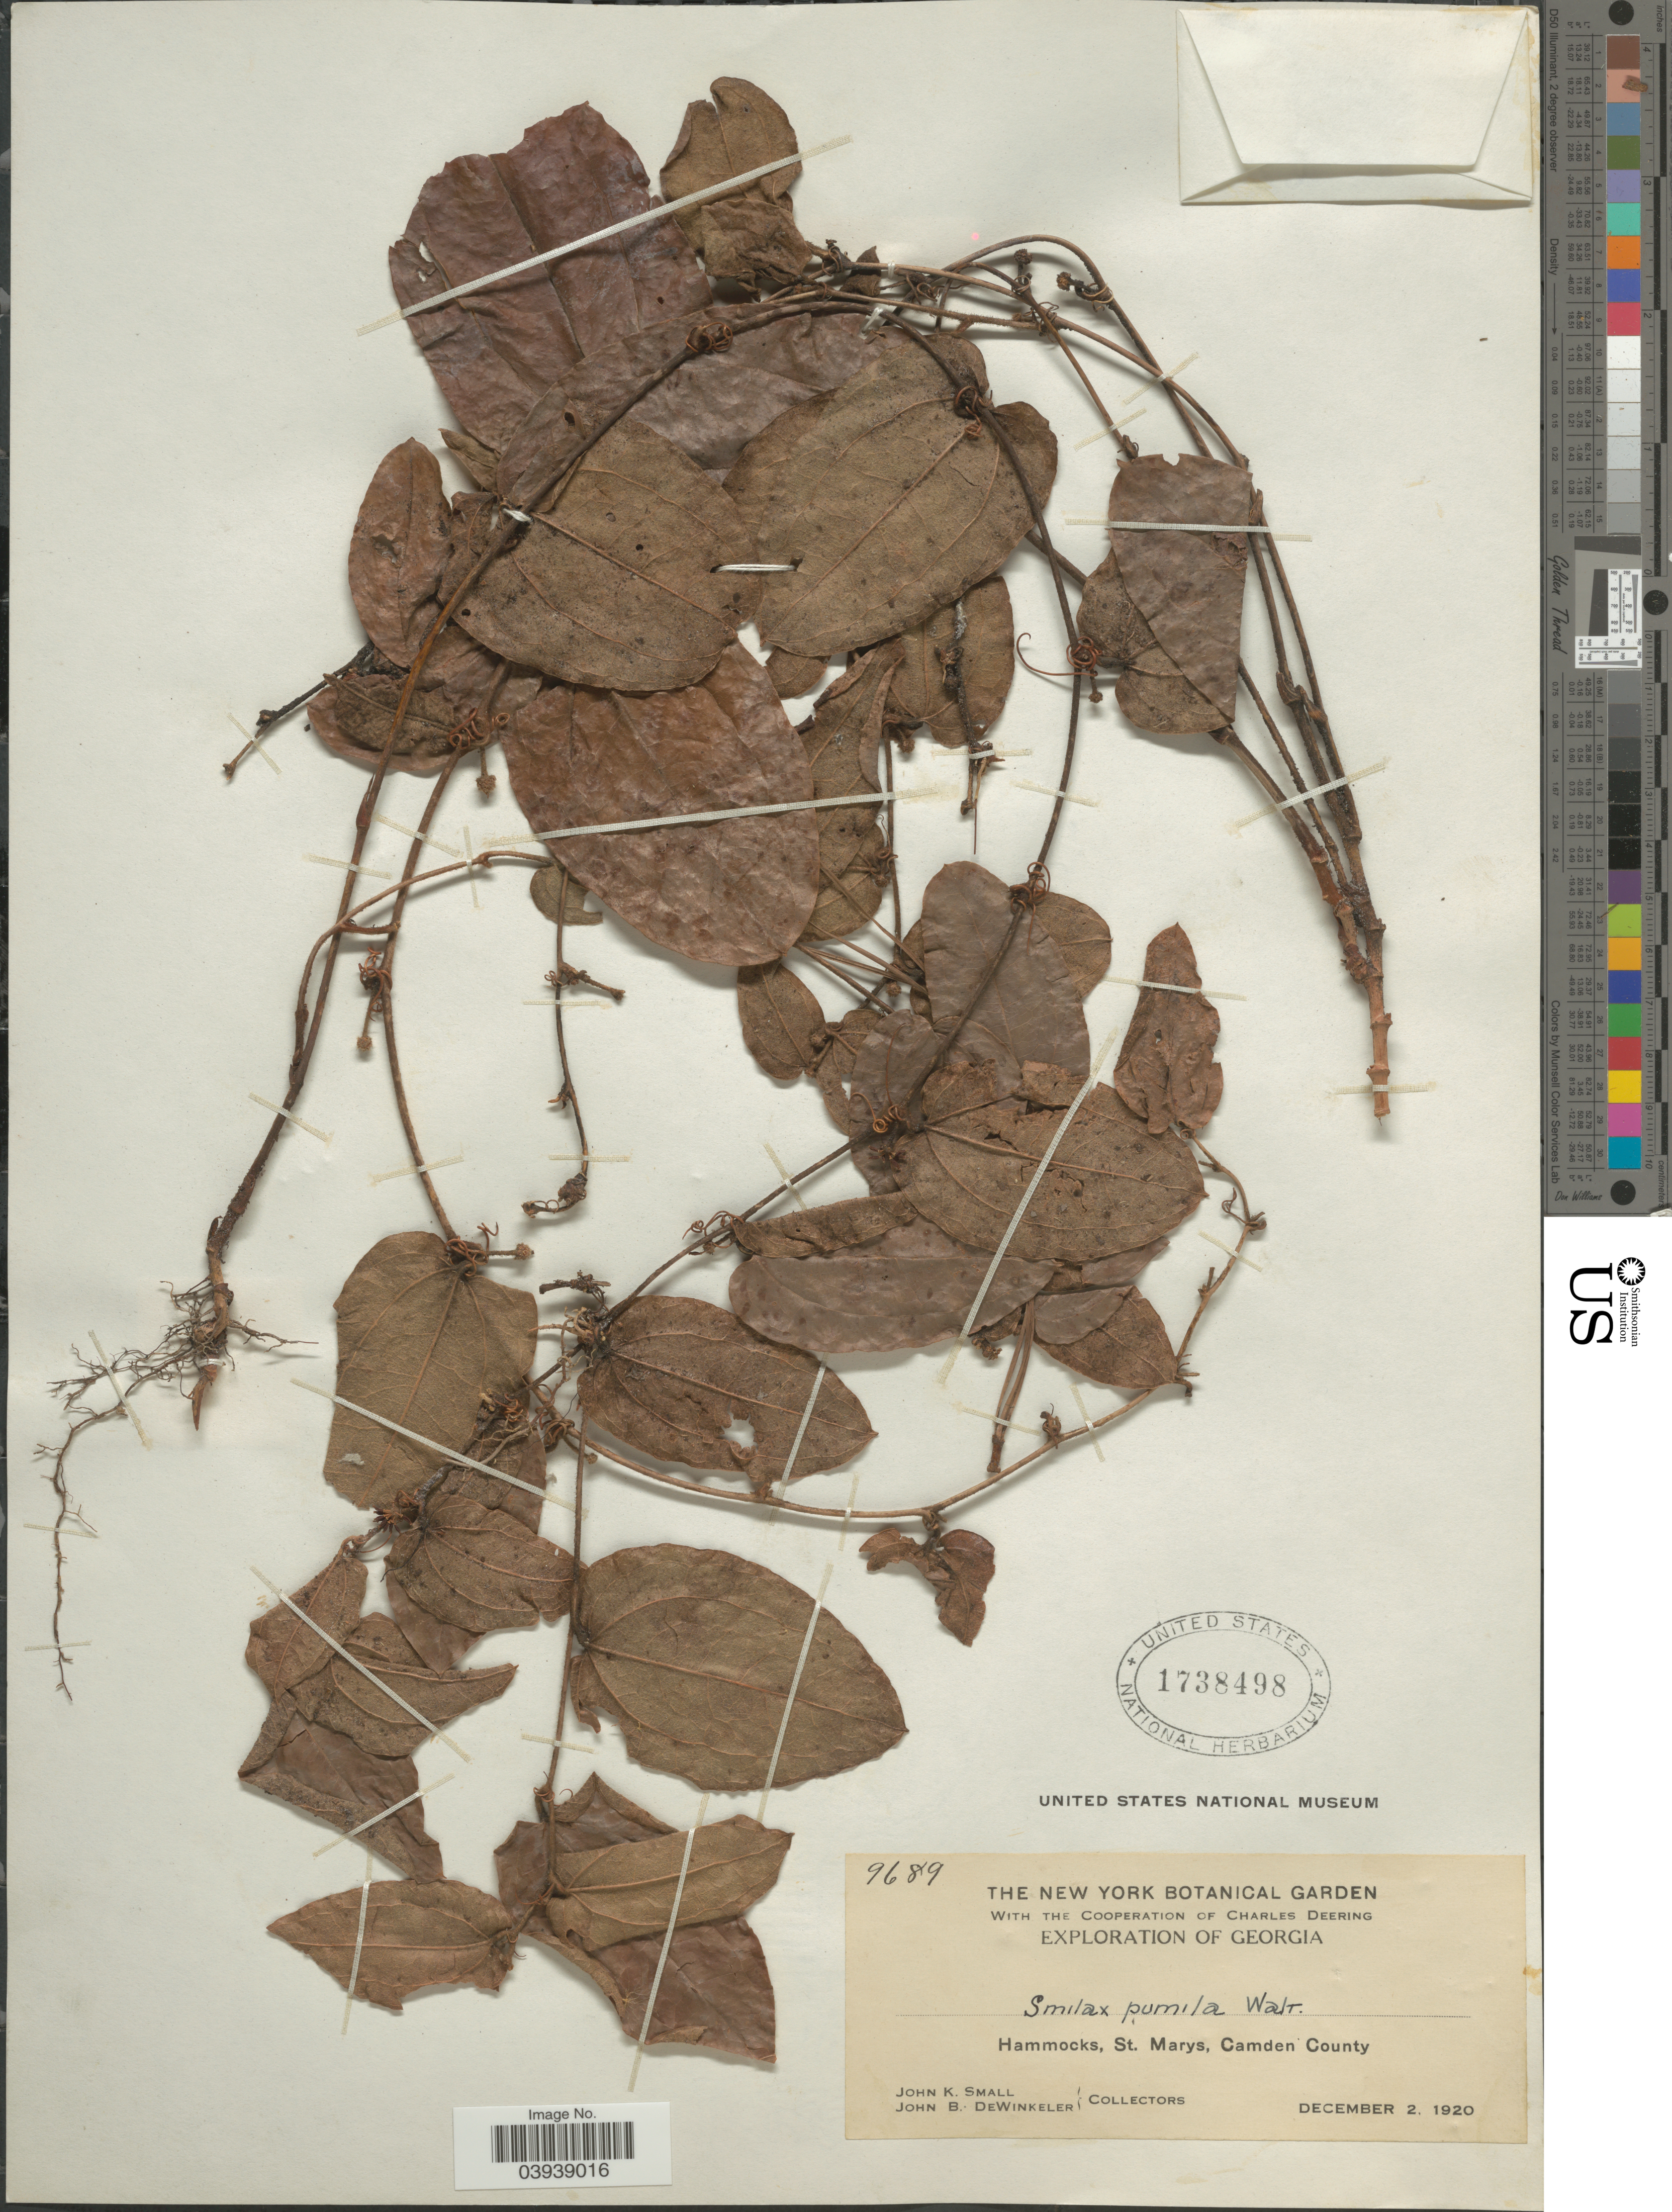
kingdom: Plantae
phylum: Tracheophyta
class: Liliopsida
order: Liliales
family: Smilacaceae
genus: Smilax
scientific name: Smilax pumila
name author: Walter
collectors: J. K. Small & J. B. Dewinkeler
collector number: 9689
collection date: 1920-12-02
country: United States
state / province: Georgia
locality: Hammocks, St. Marys, Camden County.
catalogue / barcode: US 1738498